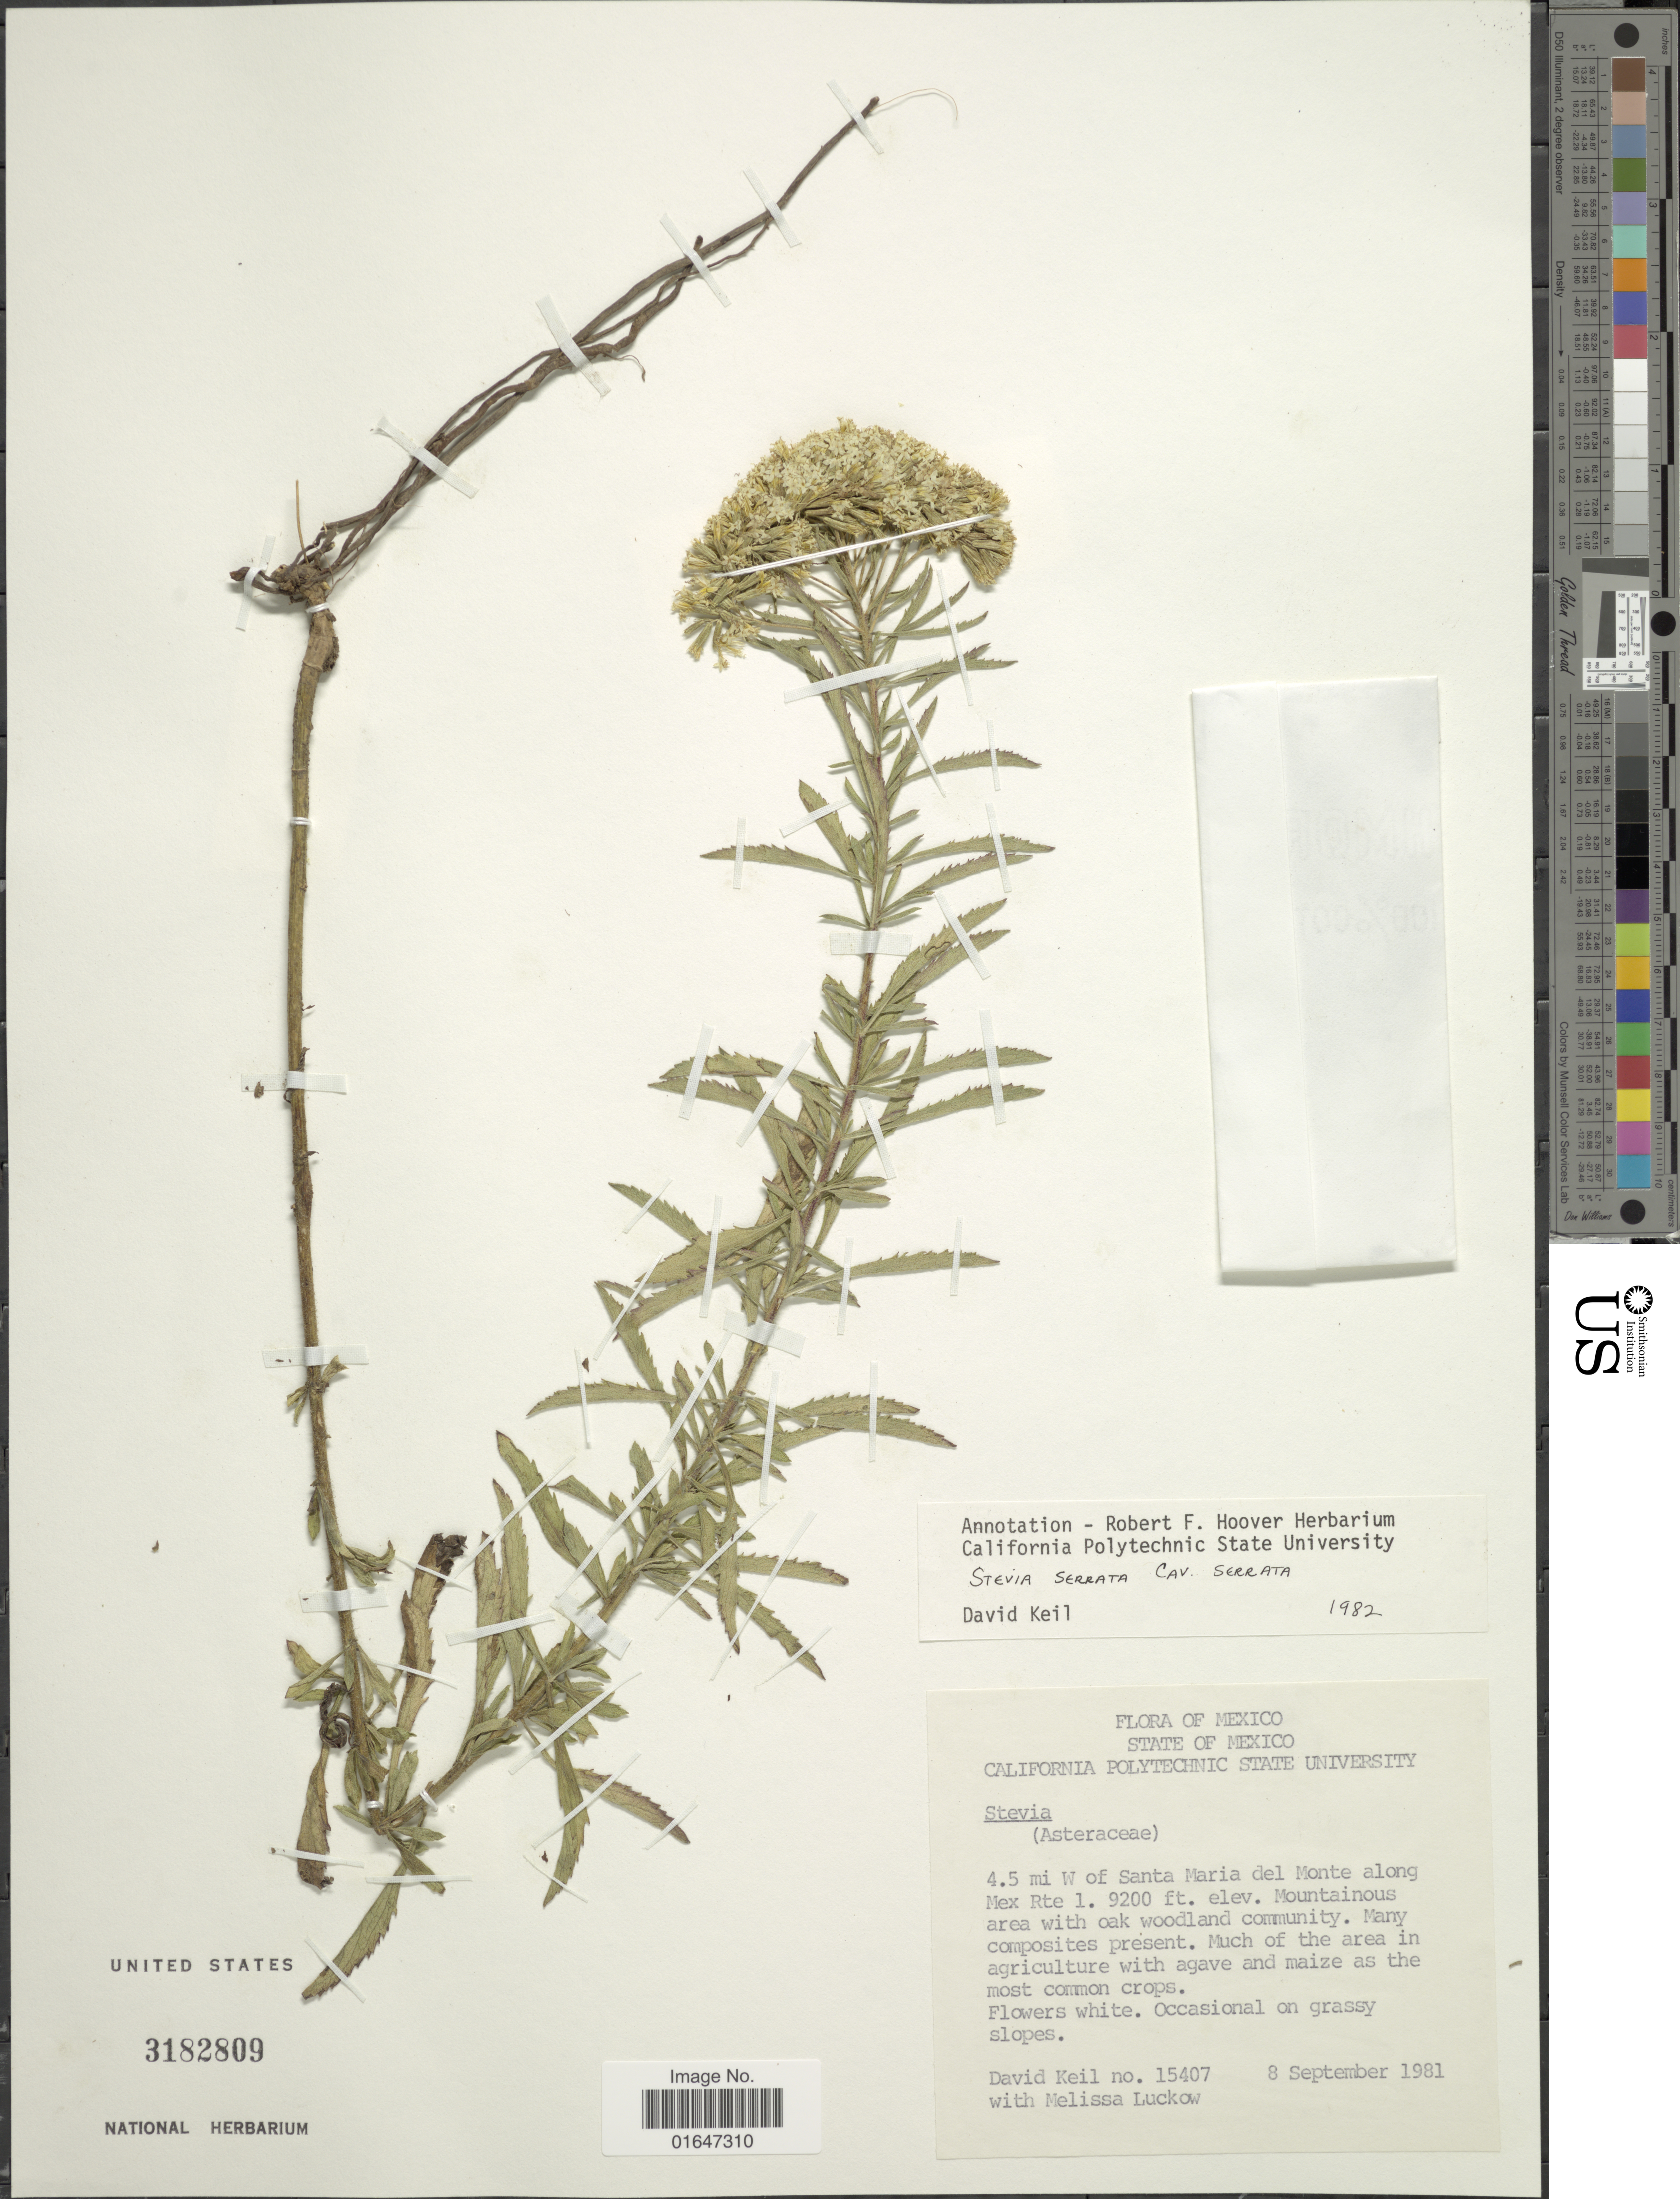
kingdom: Plantae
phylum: Tracheophyta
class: Magnoliopsida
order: Asterales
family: Asteraceae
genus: Stevia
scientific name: Stevia serrata var. serrata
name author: Cav.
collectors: D. J. Keil & M. A. Luckow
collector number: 15407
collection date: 1981-09-08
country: Mexico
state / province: México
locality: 4.5 mi. W of Santa Maria del Monte along Mex Rte 1.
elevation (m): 2804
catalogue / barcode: US 3182809